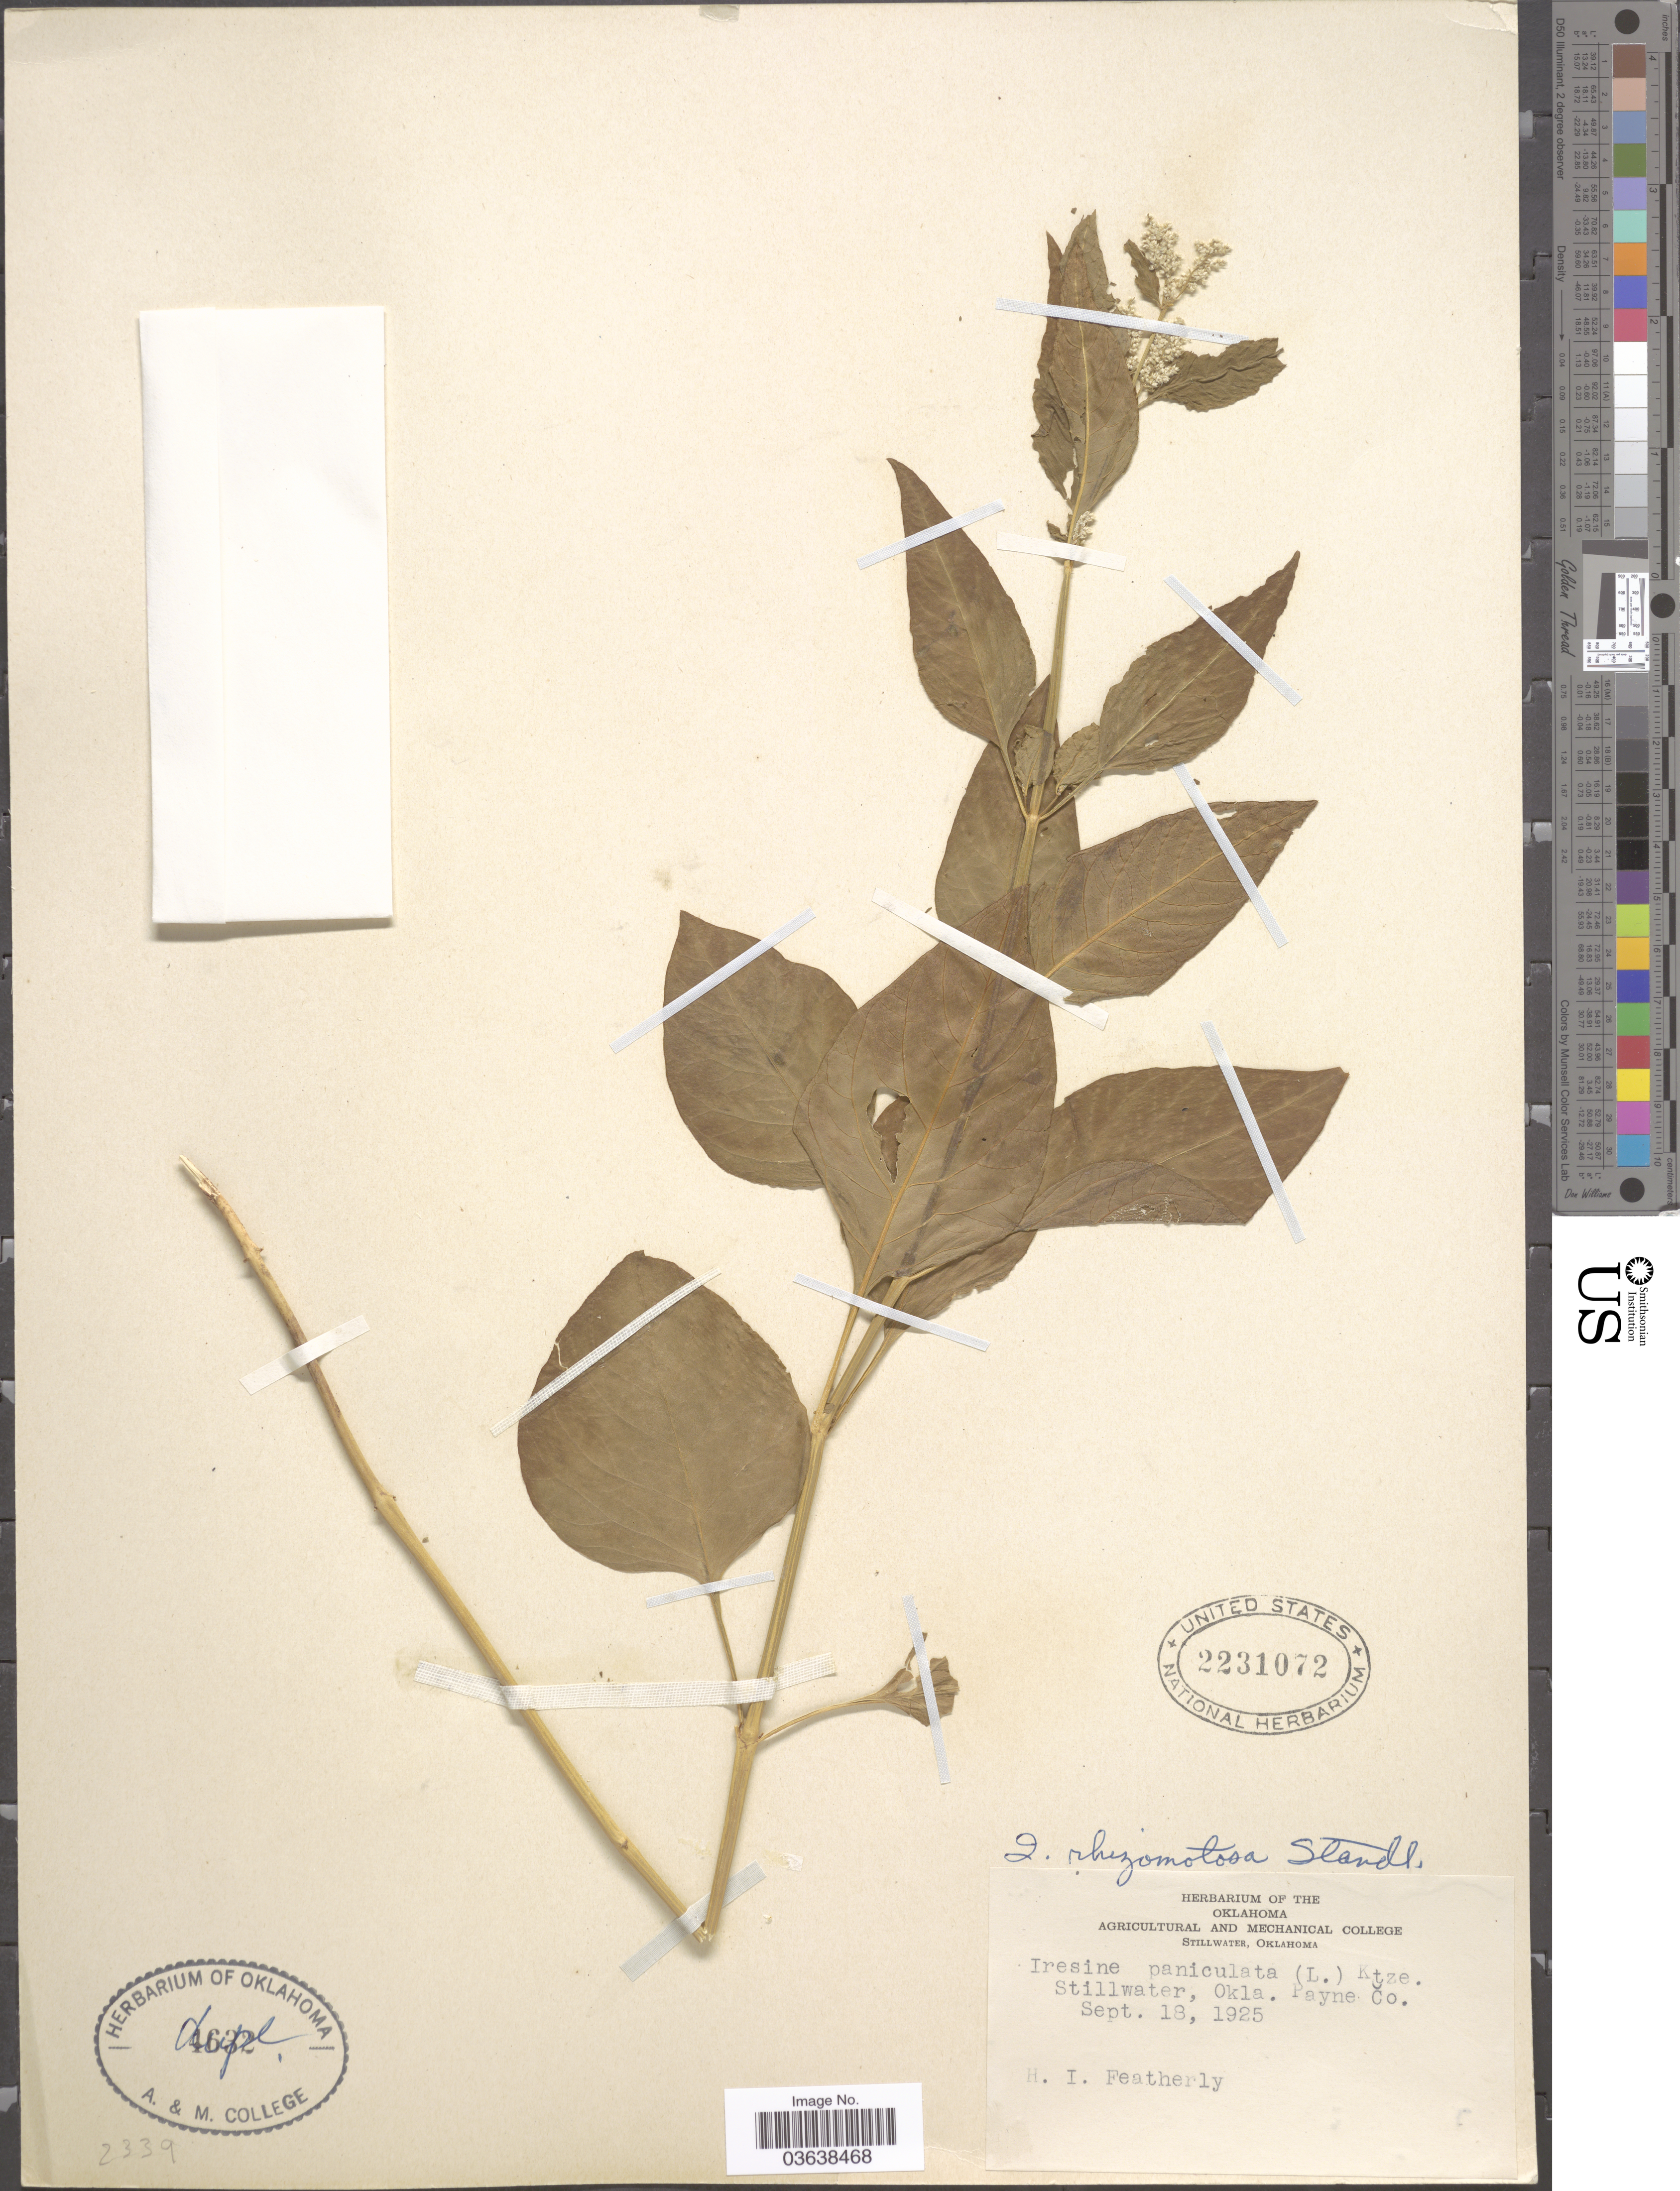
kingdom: Plantae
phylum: Tracheophyta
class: Magnoliopsida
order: Caryophyllales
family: Amaranthaceae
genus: Iresine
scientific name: Iresine rhizomatosa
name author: Standl.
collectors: H. Featherly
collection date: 1925-09-18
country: United States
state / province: Oklahoma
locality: Stillwater, Okla. Payne Co.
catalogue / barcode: US 2231072